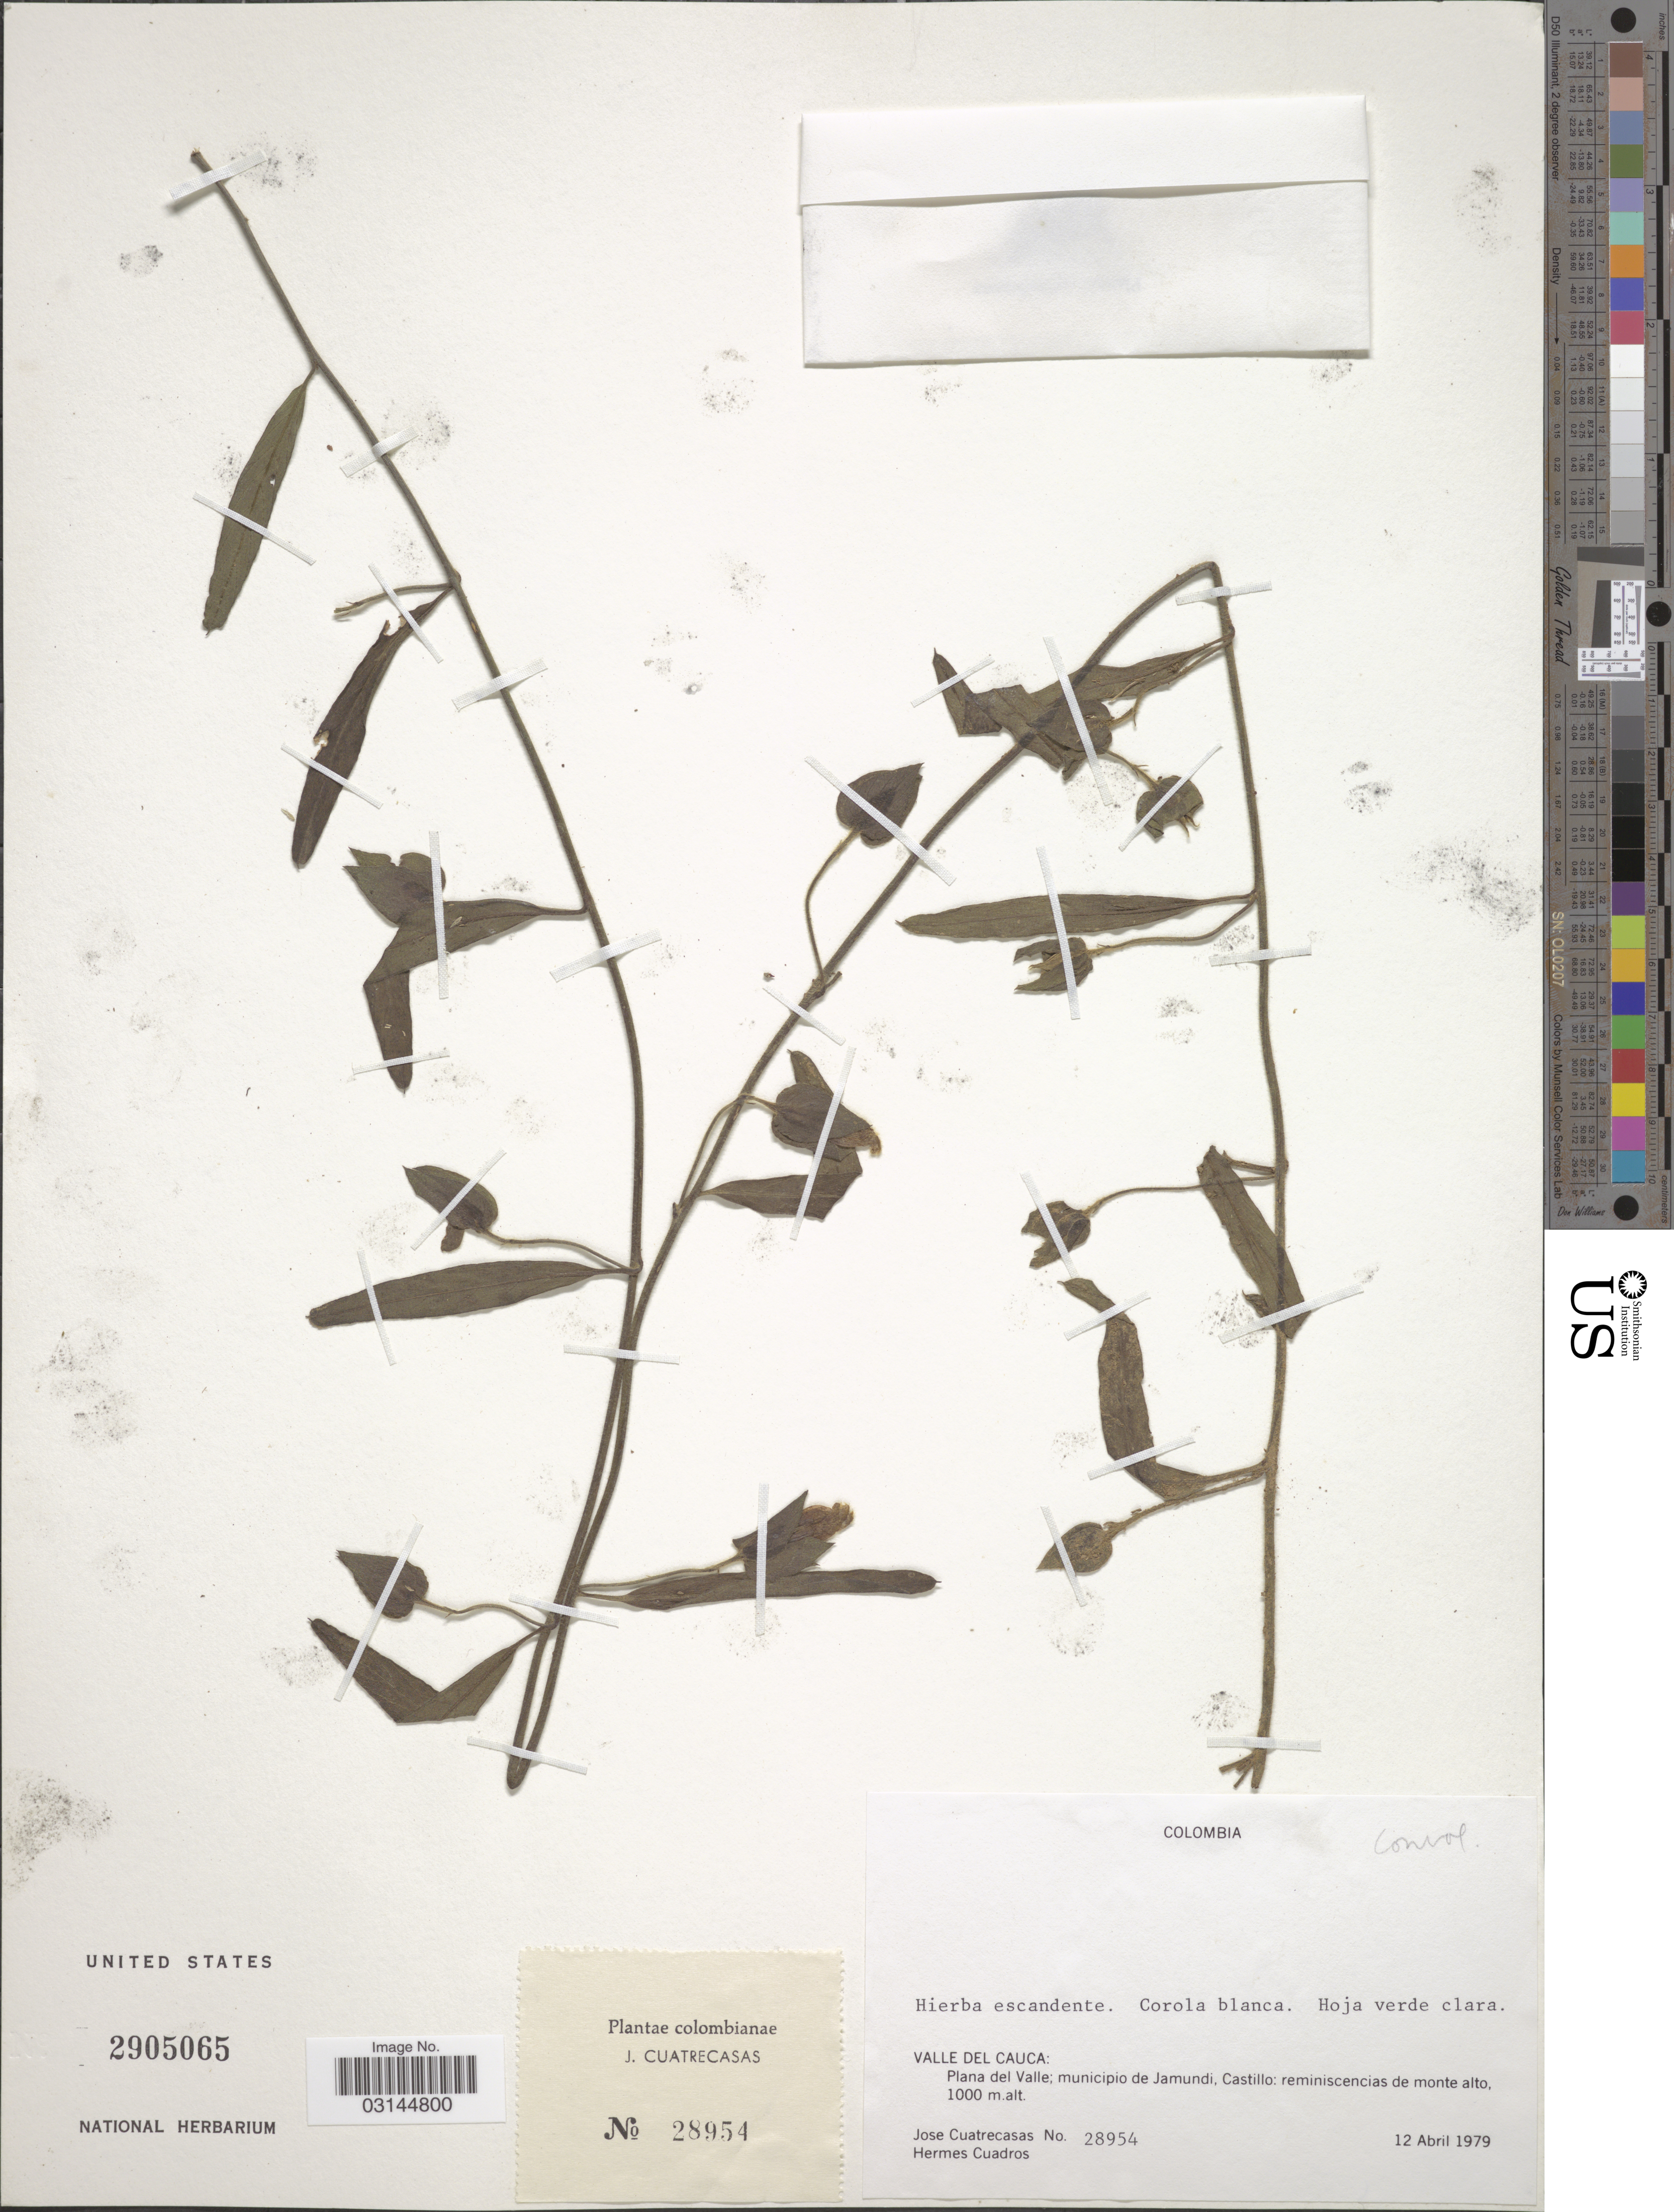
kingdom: Plantae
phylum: Tracheophyta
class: Magnoliopsida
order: Solanales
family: Convolvulaceae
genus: Aniseia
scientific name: Aniseia martinicensis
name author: (Jacq.) Choisy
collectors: J. Cuatrecasas & H. Cuadros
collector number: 28954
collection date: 1979-04-12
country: Colombia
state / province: Valle del Cauca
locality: Plana del Valle; municipio de Jamundi, Castillo.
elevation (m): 1000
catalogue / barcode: US 2905065